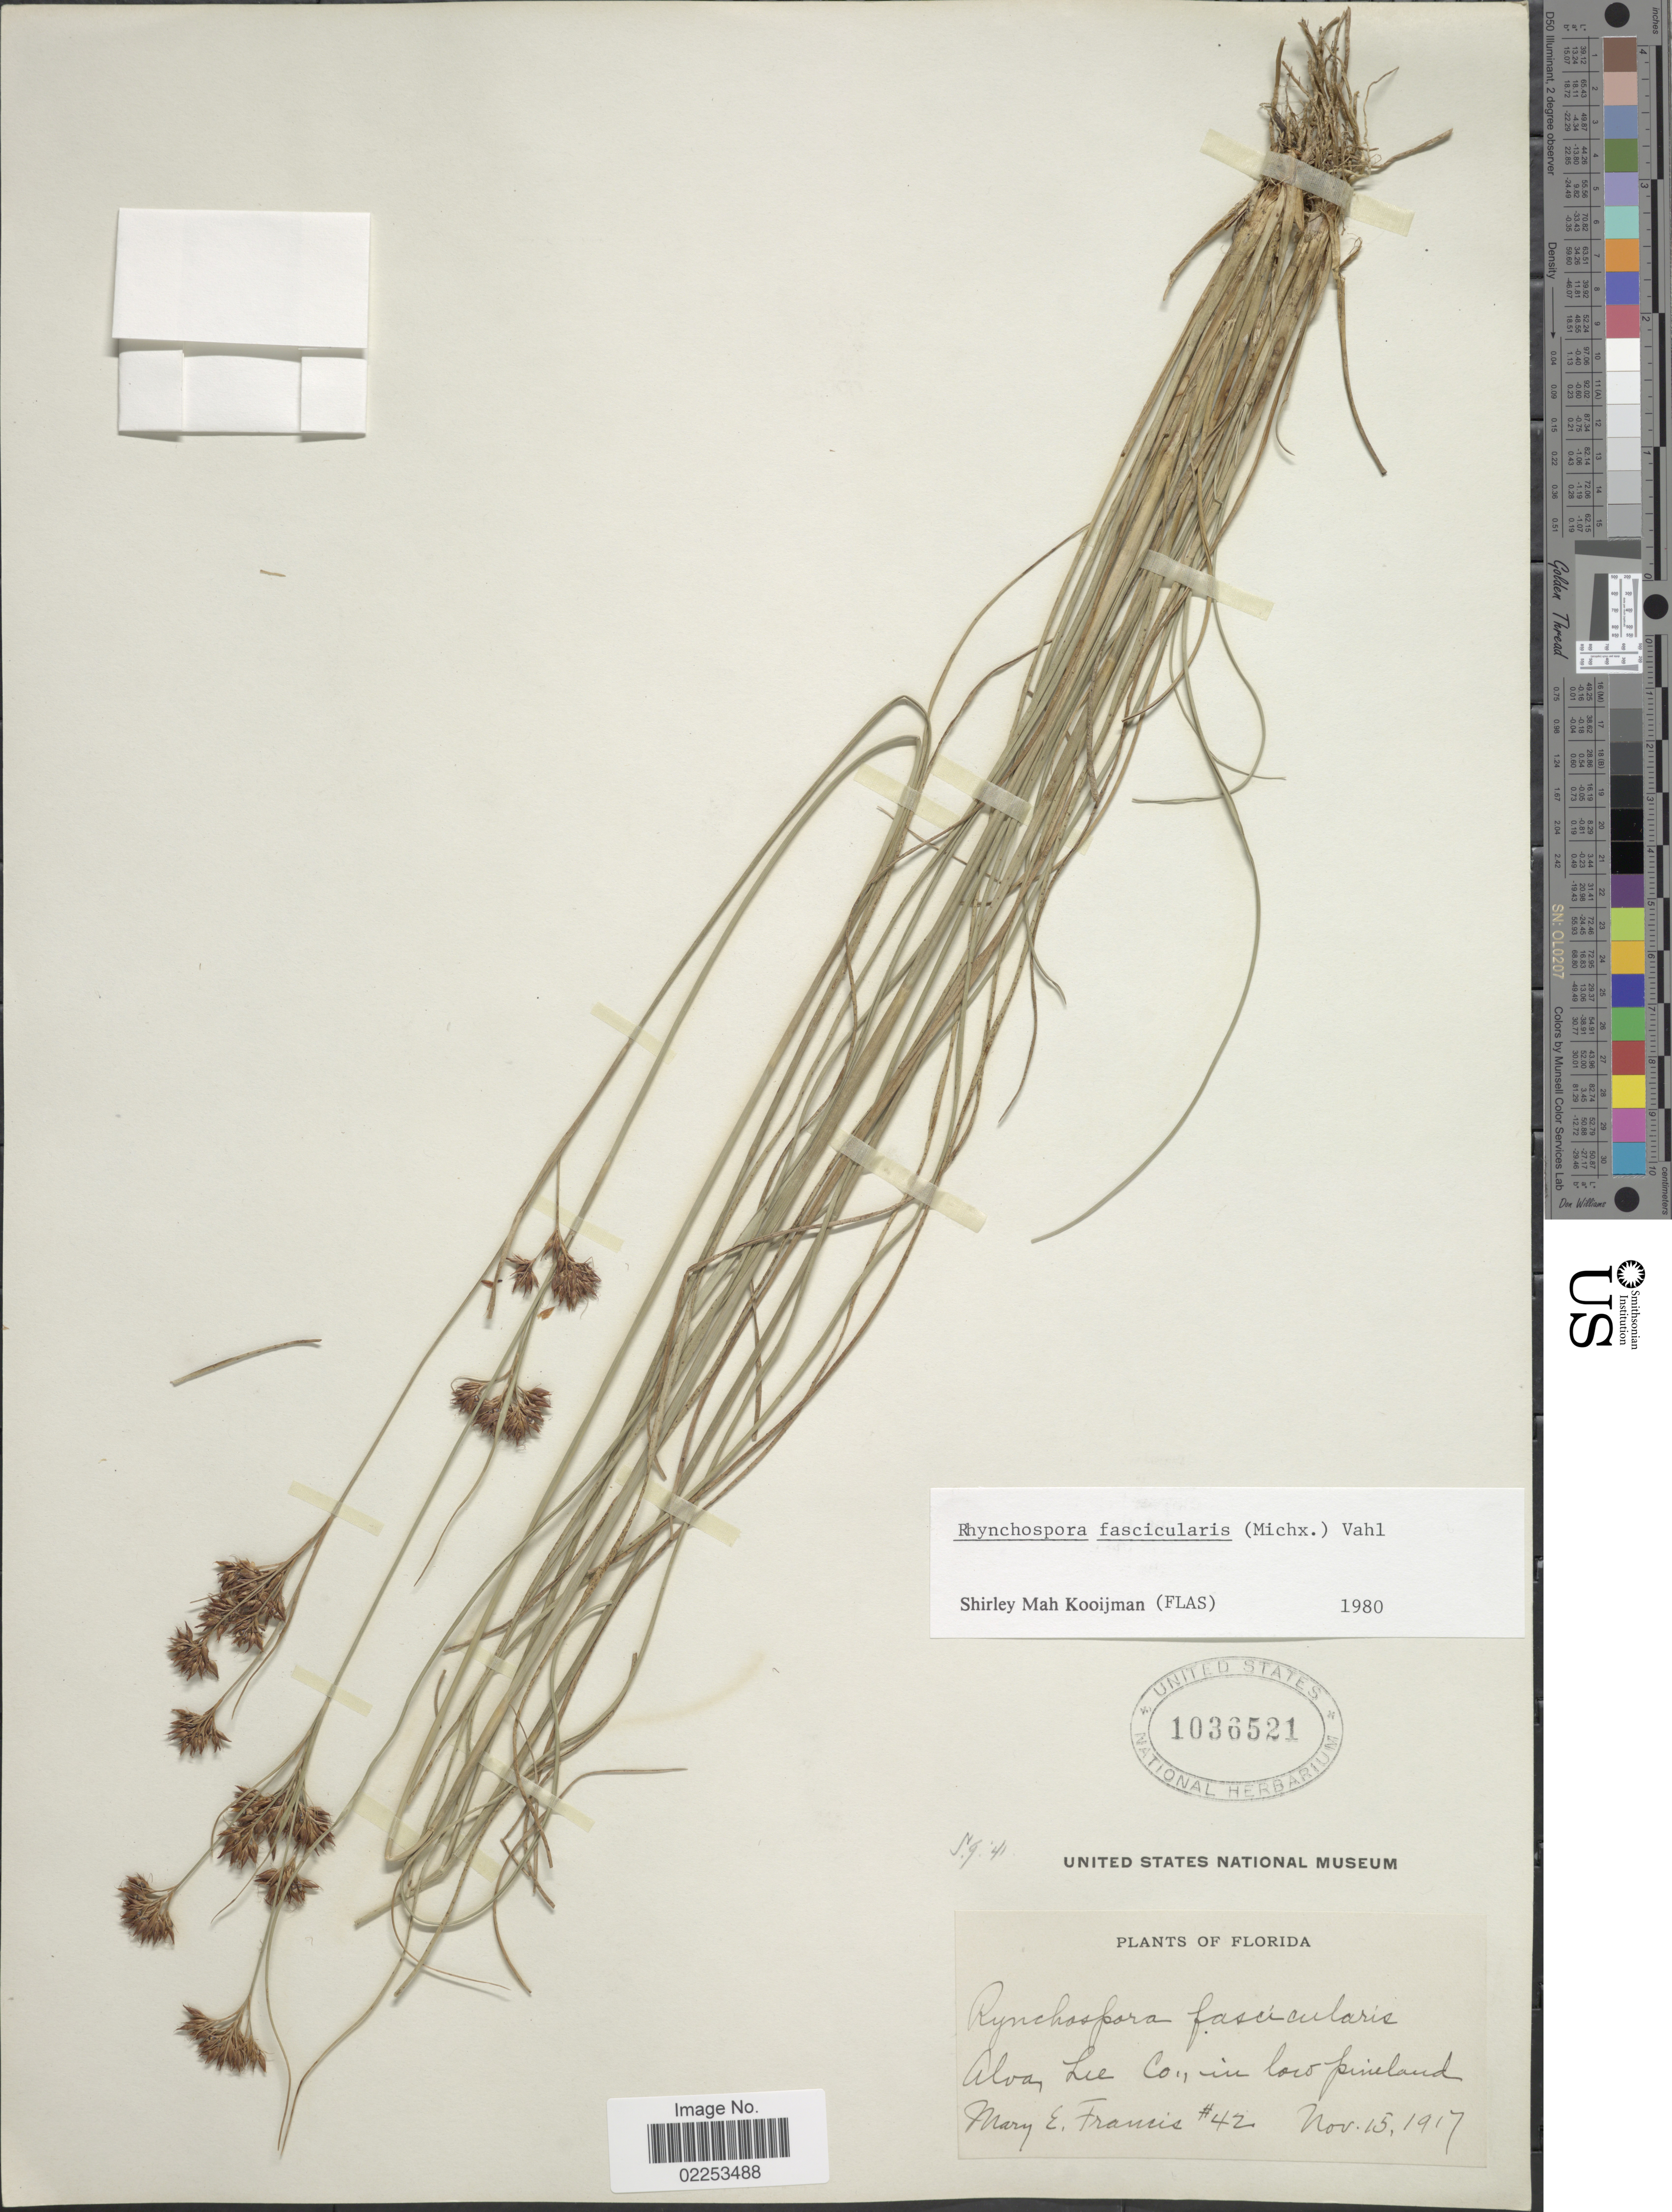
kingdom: Plantae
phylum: Tracheophyta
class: Liliopsida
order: Poales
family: Cyperaceae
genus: Rhynchospora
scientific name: Rhynchospora fascicularis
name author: (Michx.) Vahl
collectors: M. E. Francis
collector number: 42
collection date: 1917-11-15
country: United States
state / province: Florida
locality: Alva, Lee Co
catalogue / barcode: US 1036521